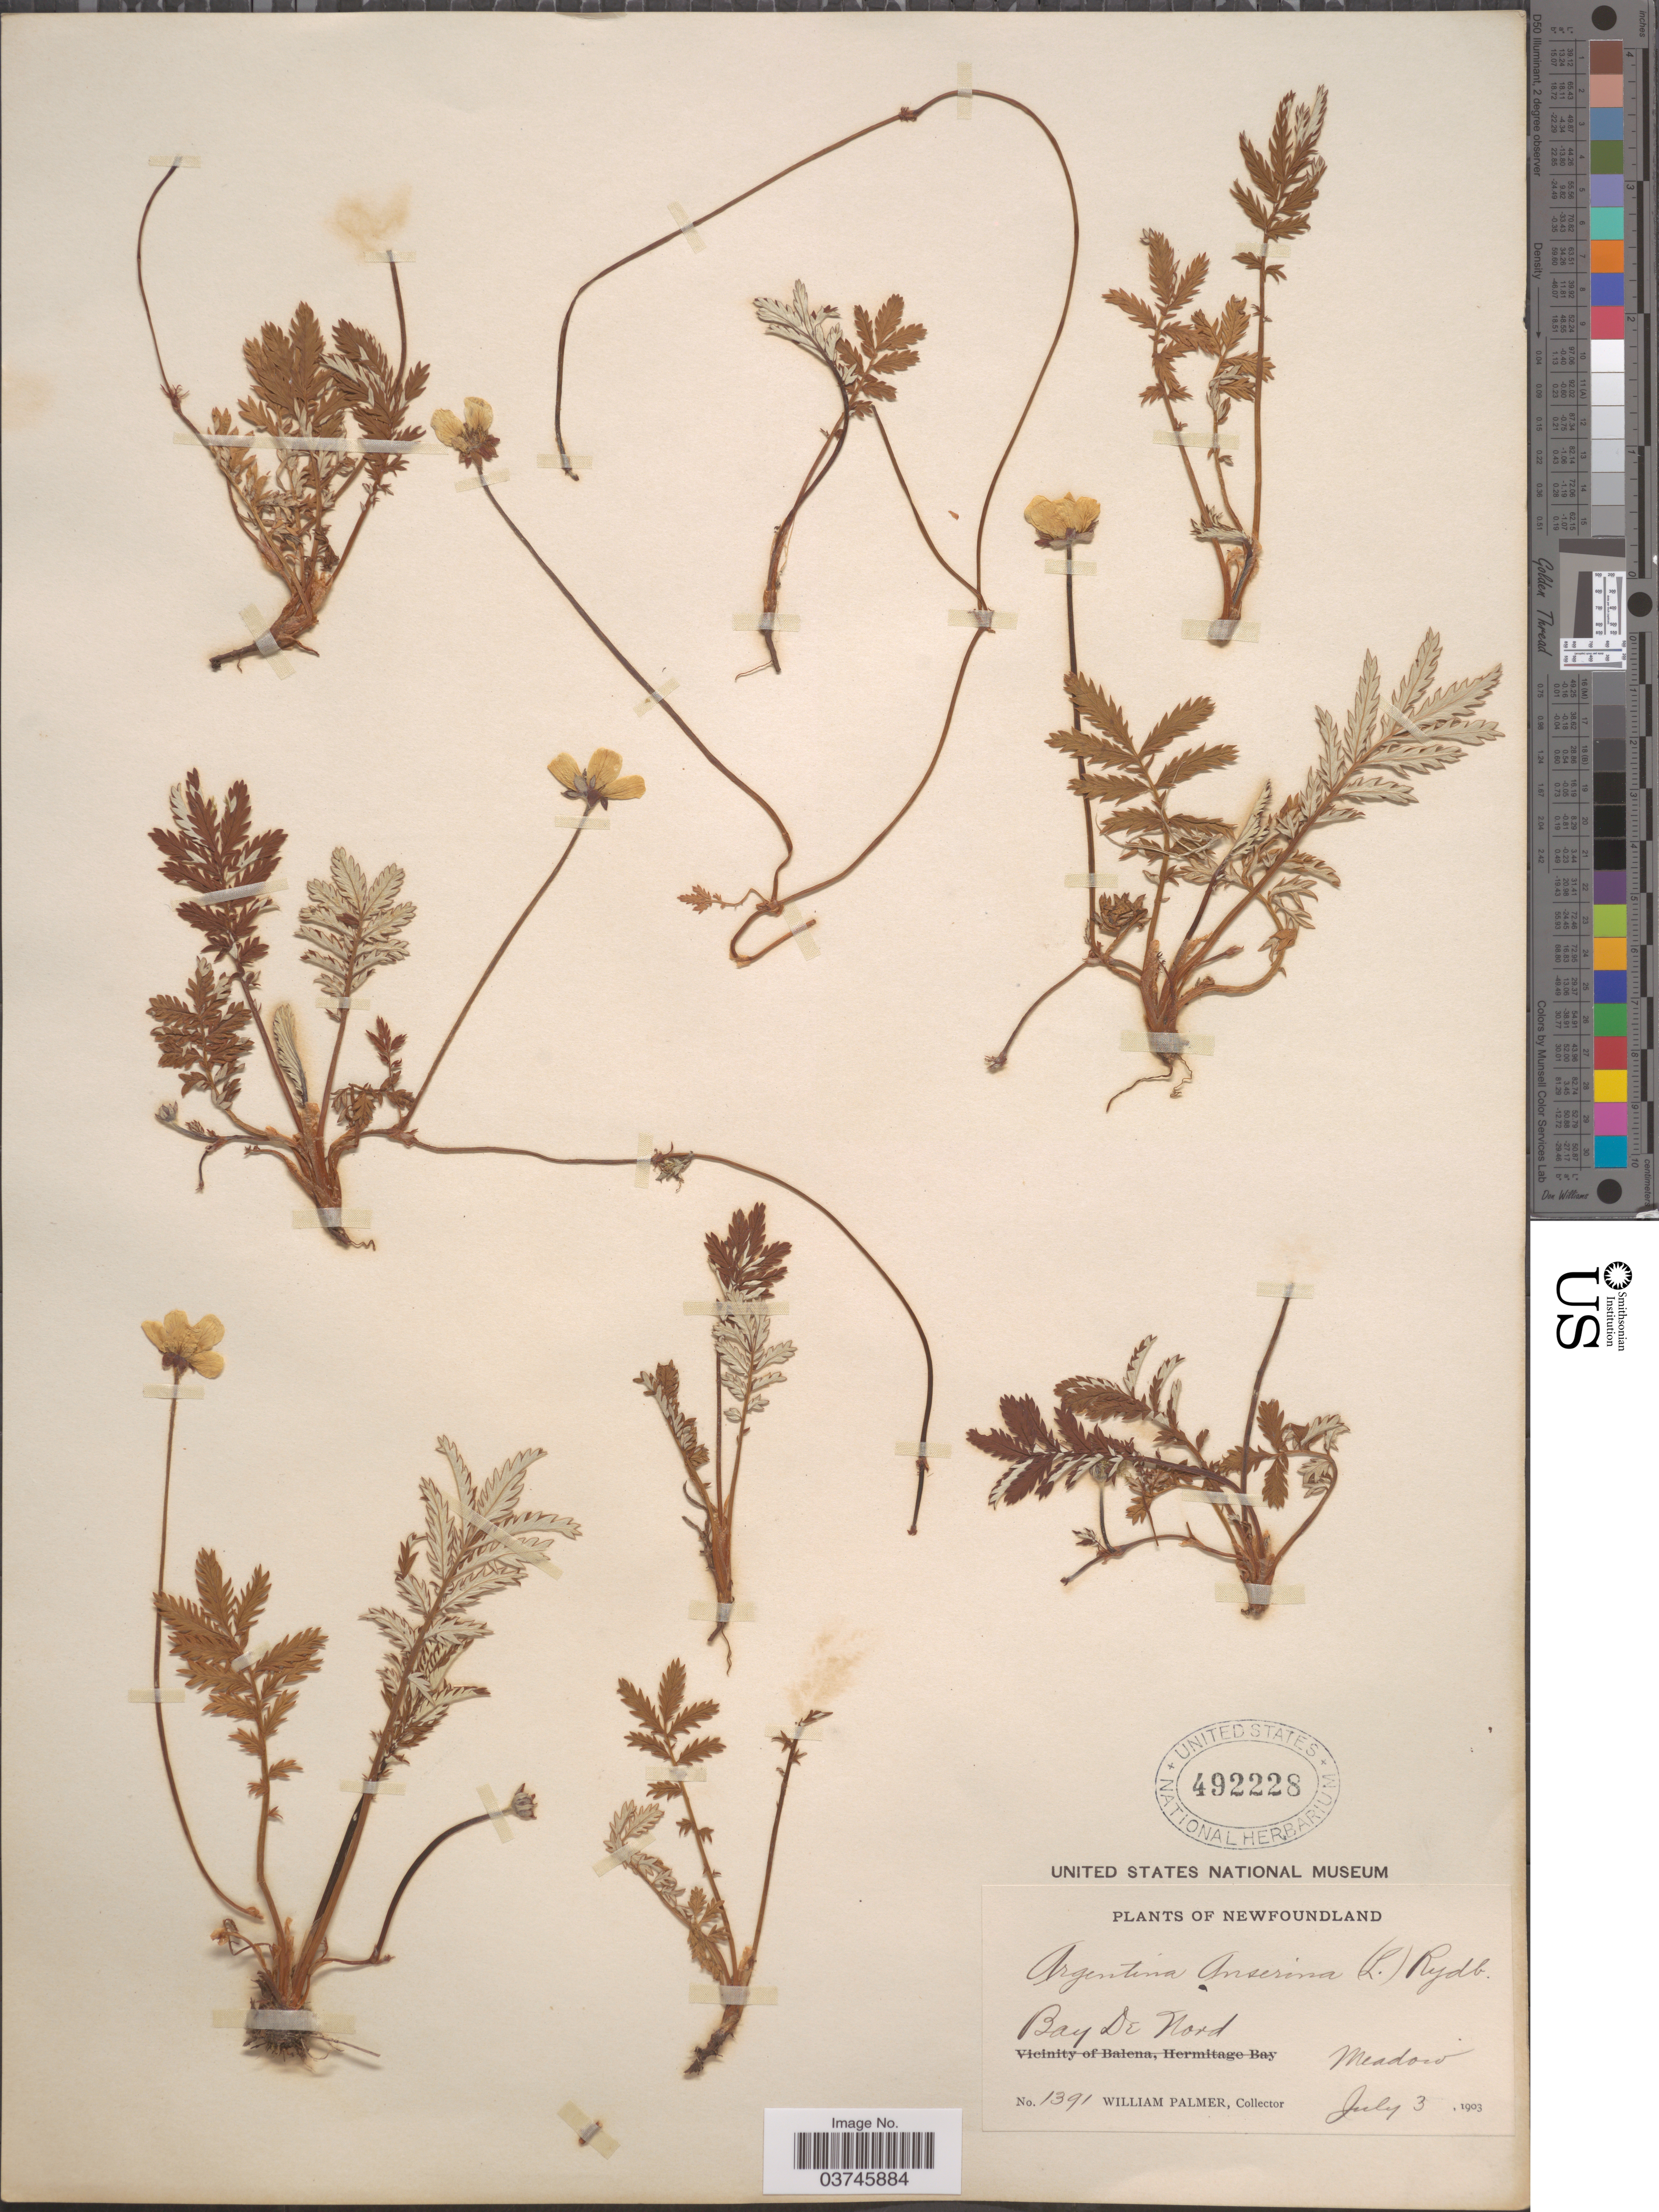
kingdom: Plantae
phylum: Tracheophyta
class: Magnoliopsida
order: Rosales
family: Rosaceae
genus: Argentina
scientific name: Argentina anserina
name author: (L.) Rydb.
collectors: W. Palmer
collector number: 1391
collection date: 1903-07-03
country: Canada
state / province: Newfoundland and Labrador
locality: Bay De Nord. Meadow.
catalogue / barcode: US 492228